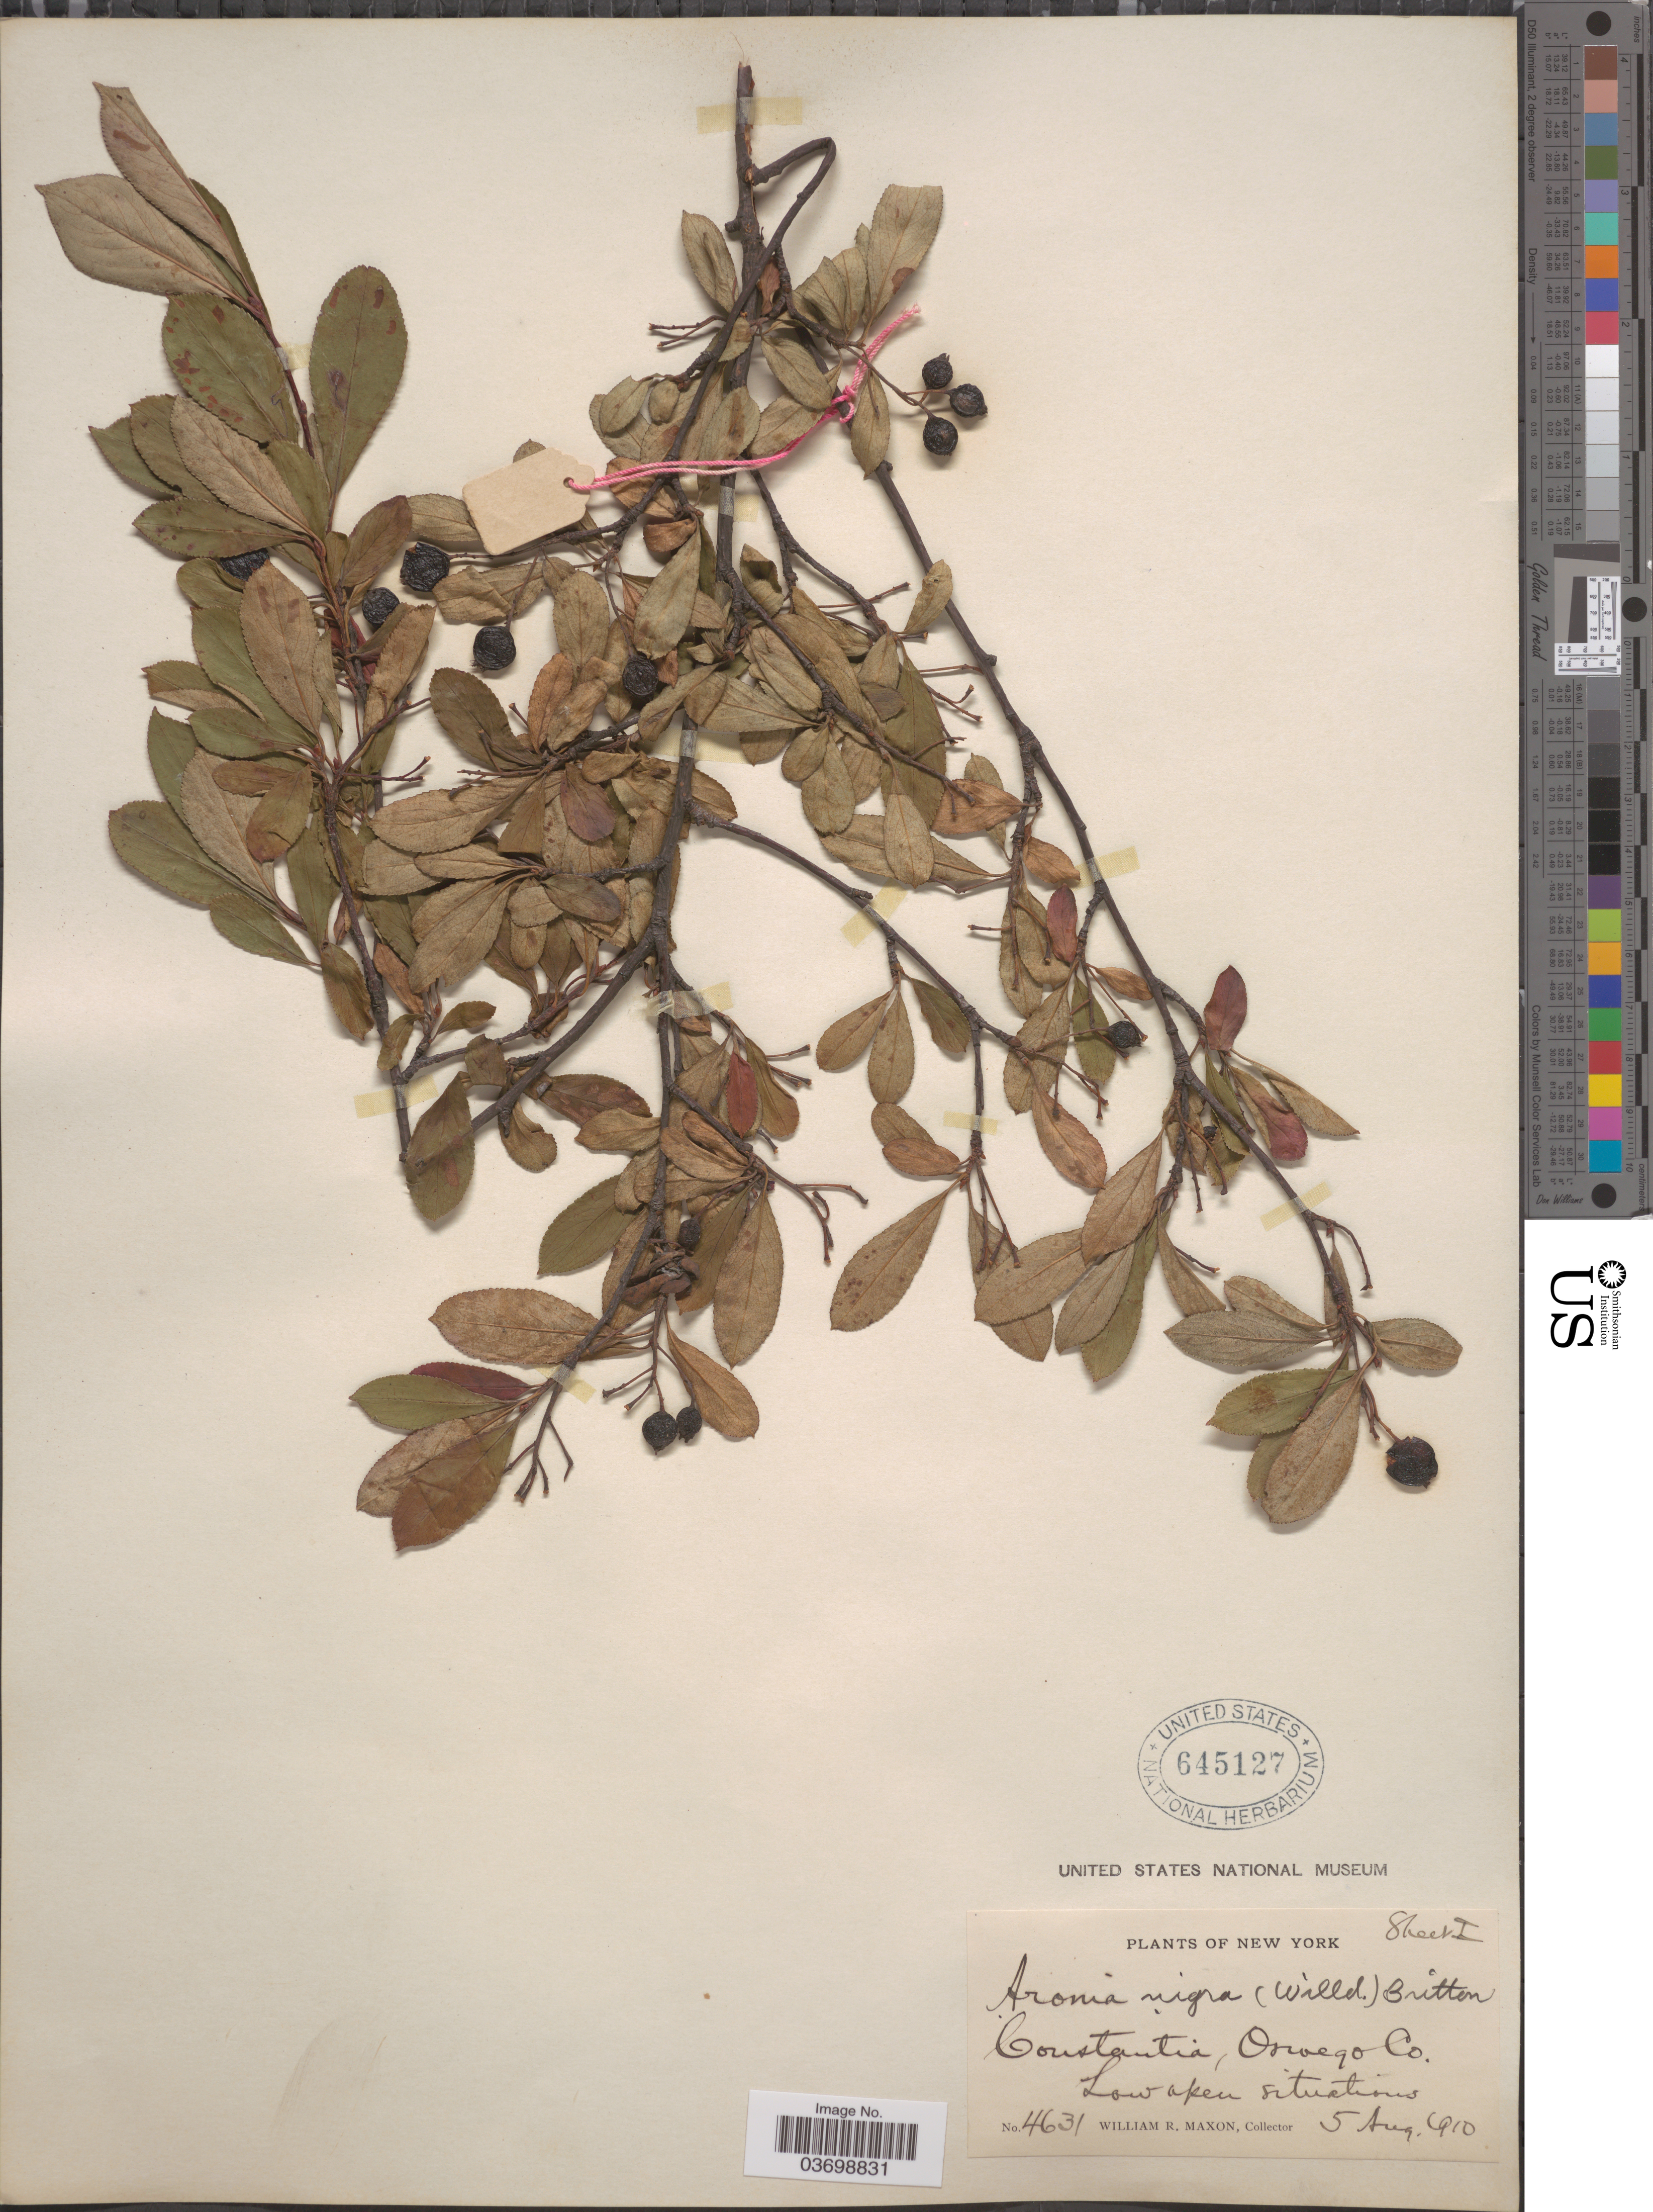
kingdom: Plantae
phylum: Tracheophyta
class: Magnoliopsida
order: Rosales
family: Rosaceae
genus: Aronia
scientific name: Aronia melanocarpa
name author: (Michx.) Elliott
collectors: W. R. Maxon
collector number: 4631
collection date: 1910-08-05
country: United States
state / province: New York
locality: Constantia, Oswego Co.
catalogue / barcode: US 645127